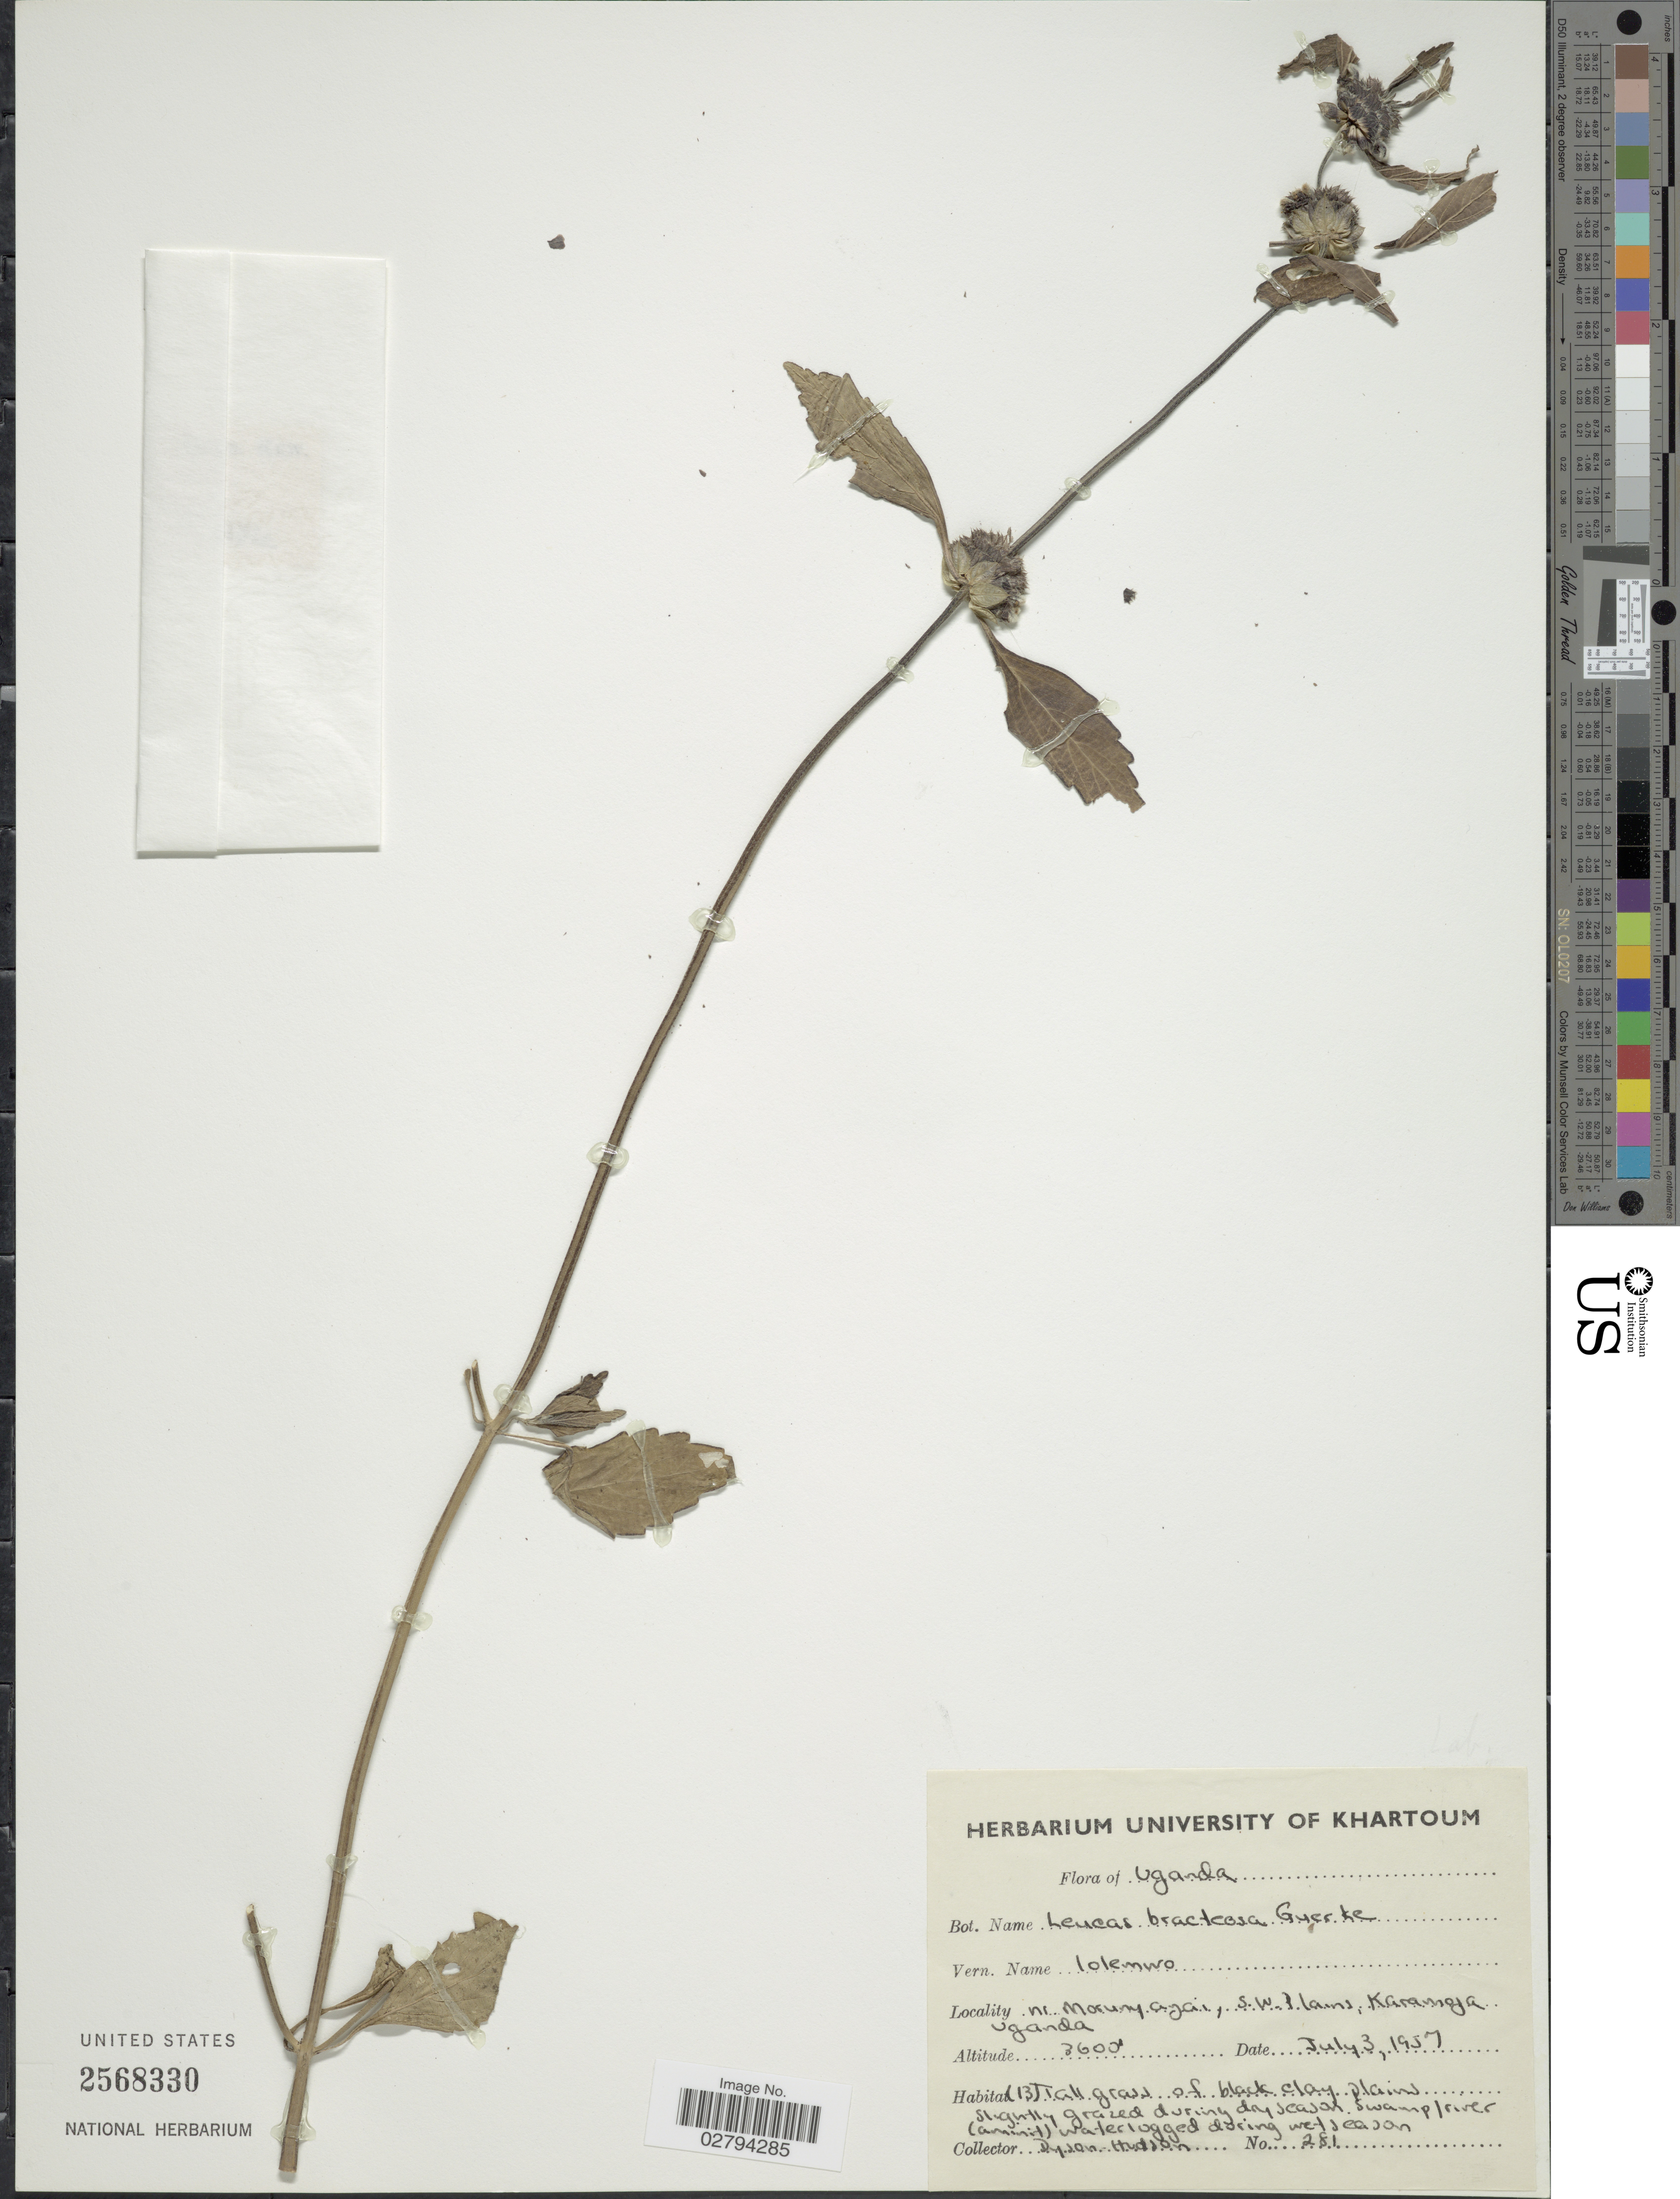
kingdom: Plantae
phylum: Tracheophyta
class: Magnoliopsida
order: Lamiales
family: Lamiaceae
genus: Leucas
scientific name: Leucas bracteosa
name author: Gürke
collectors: Dyson-Hudson, --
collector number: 281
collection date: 1957-07-03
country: Uganda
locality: Nr. Morunyangai , S.W. Plains, Karamoja.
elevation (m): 1097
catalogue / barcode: US 2568330